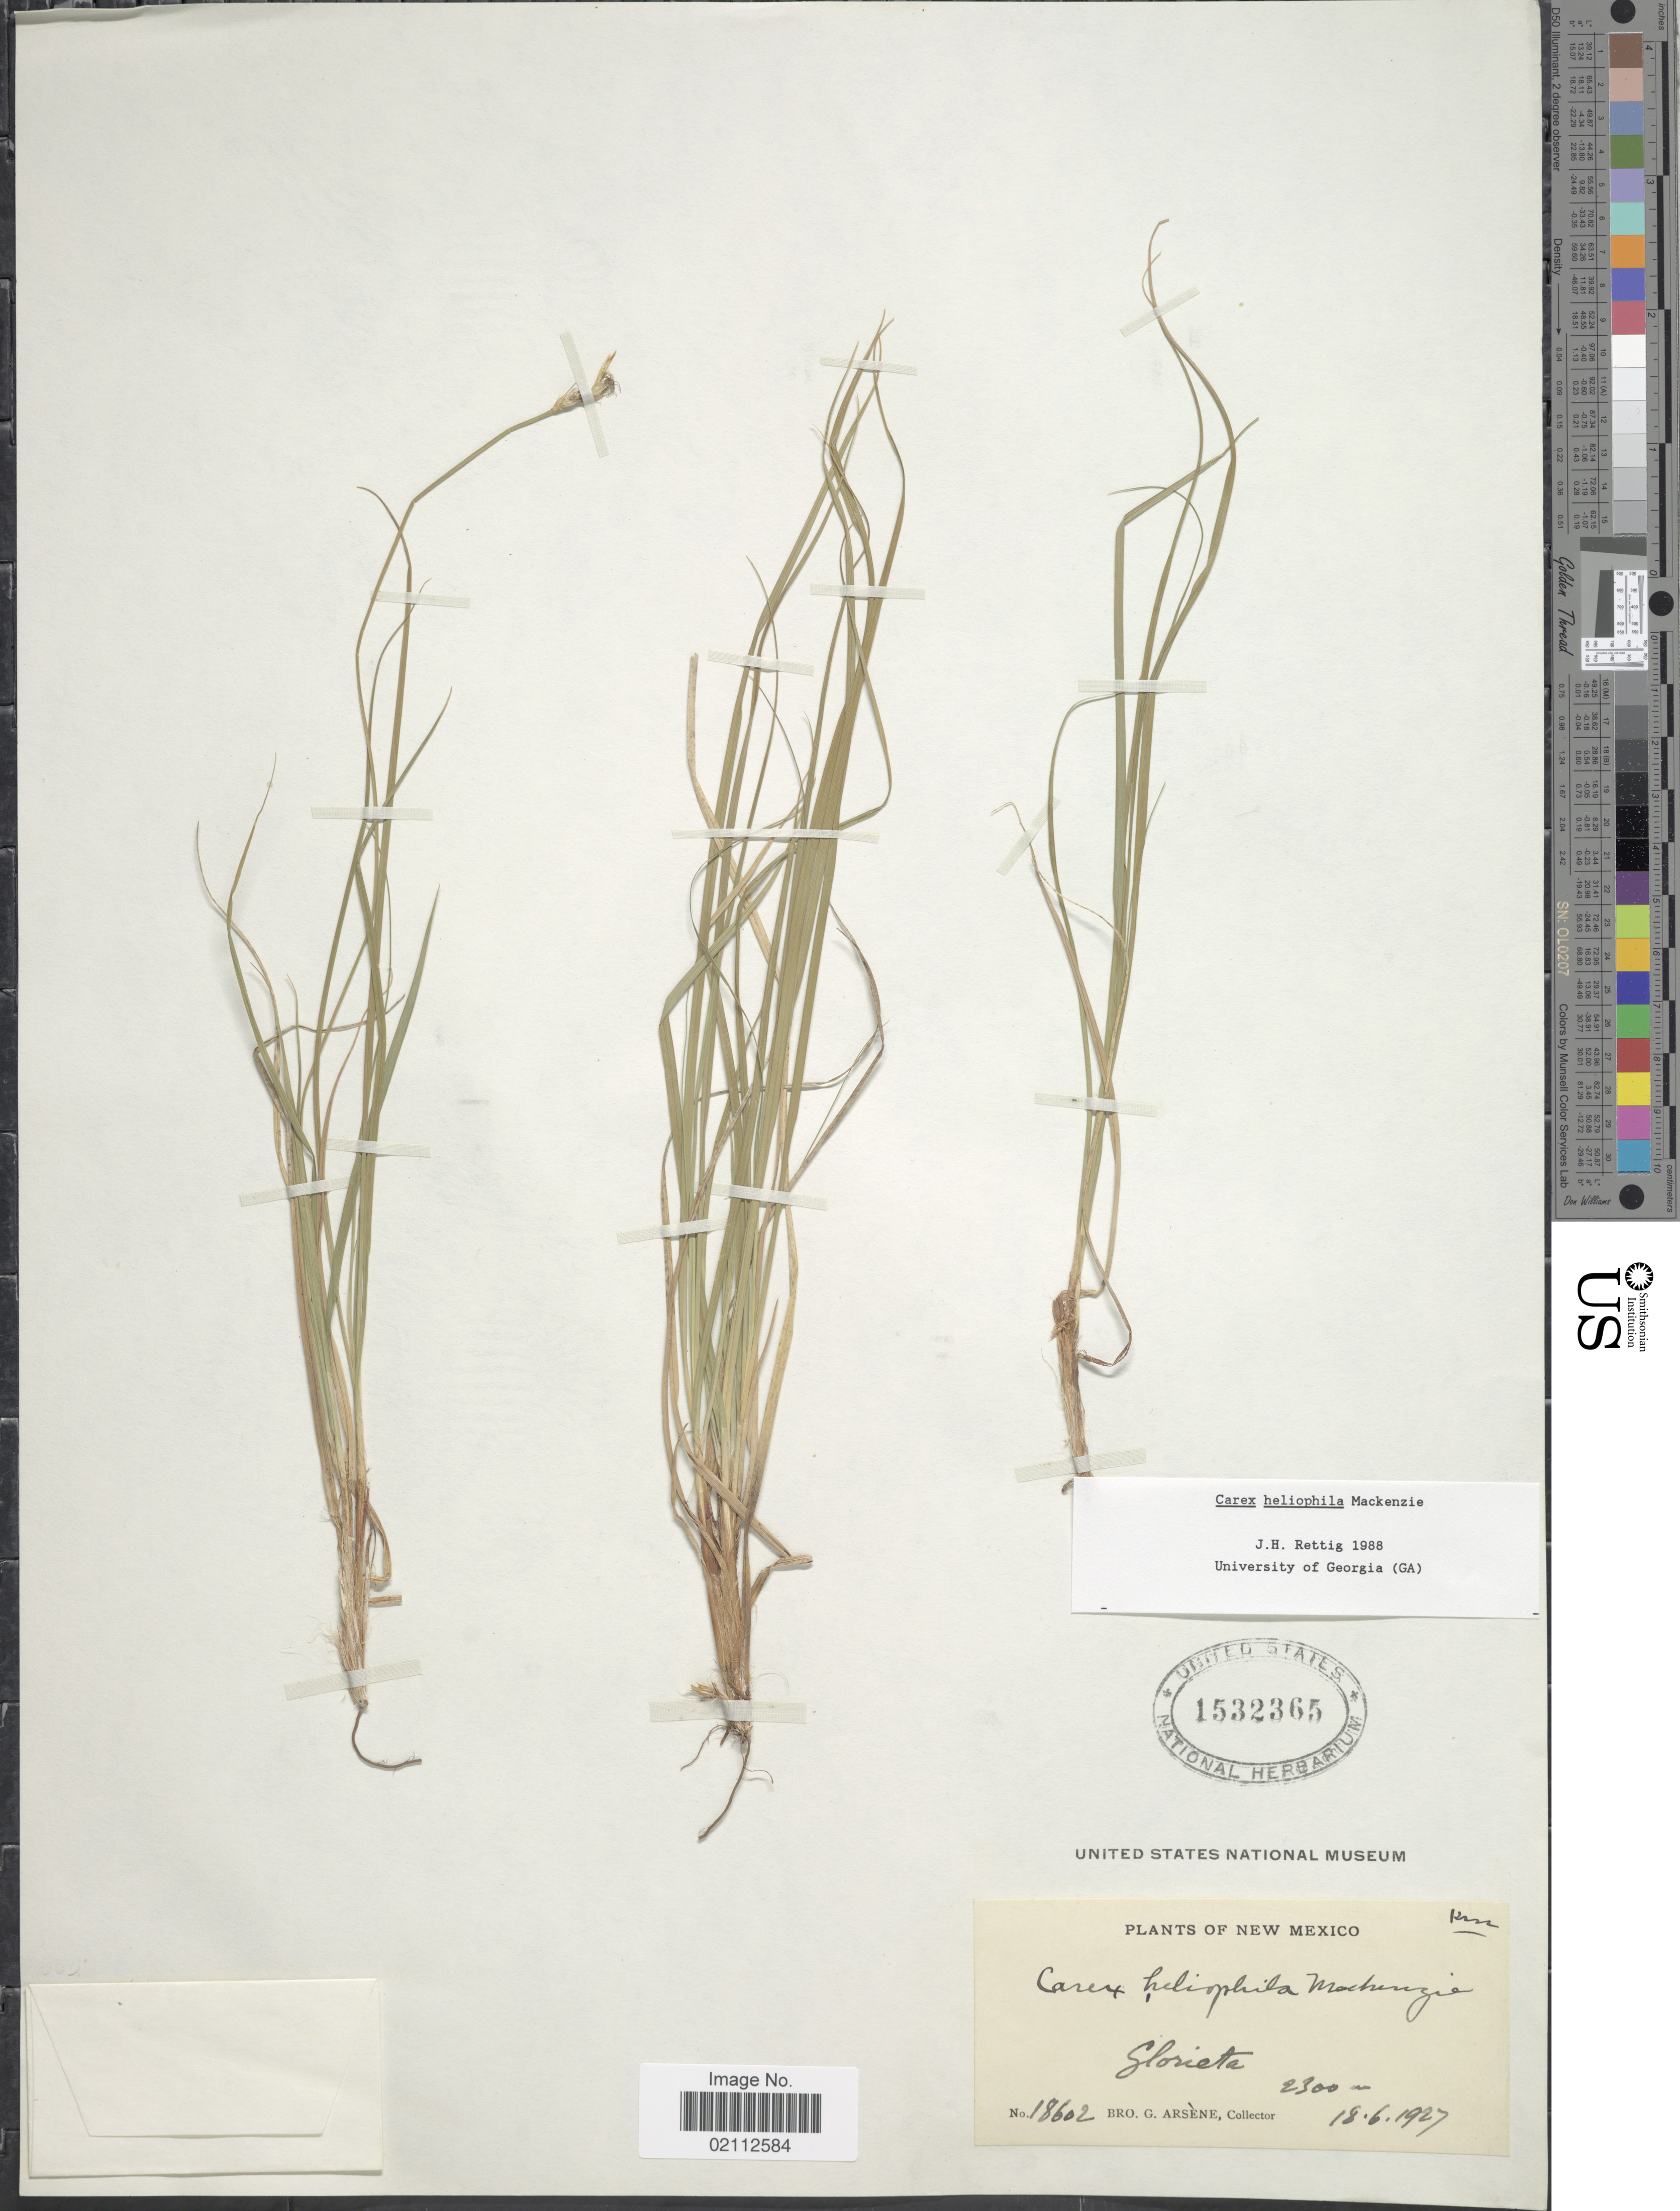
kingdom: Plantae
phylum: Tracheophyta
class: Liliopsida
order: Poales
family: Cyperaceae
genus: Carex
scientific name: Carex heliophila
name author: Mack.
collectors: Bro. G. Arsène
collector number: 18602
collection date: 1927-06-18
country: United States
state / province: New Mexico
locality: Glorieta.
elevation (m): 2300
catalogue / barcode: US 1532365